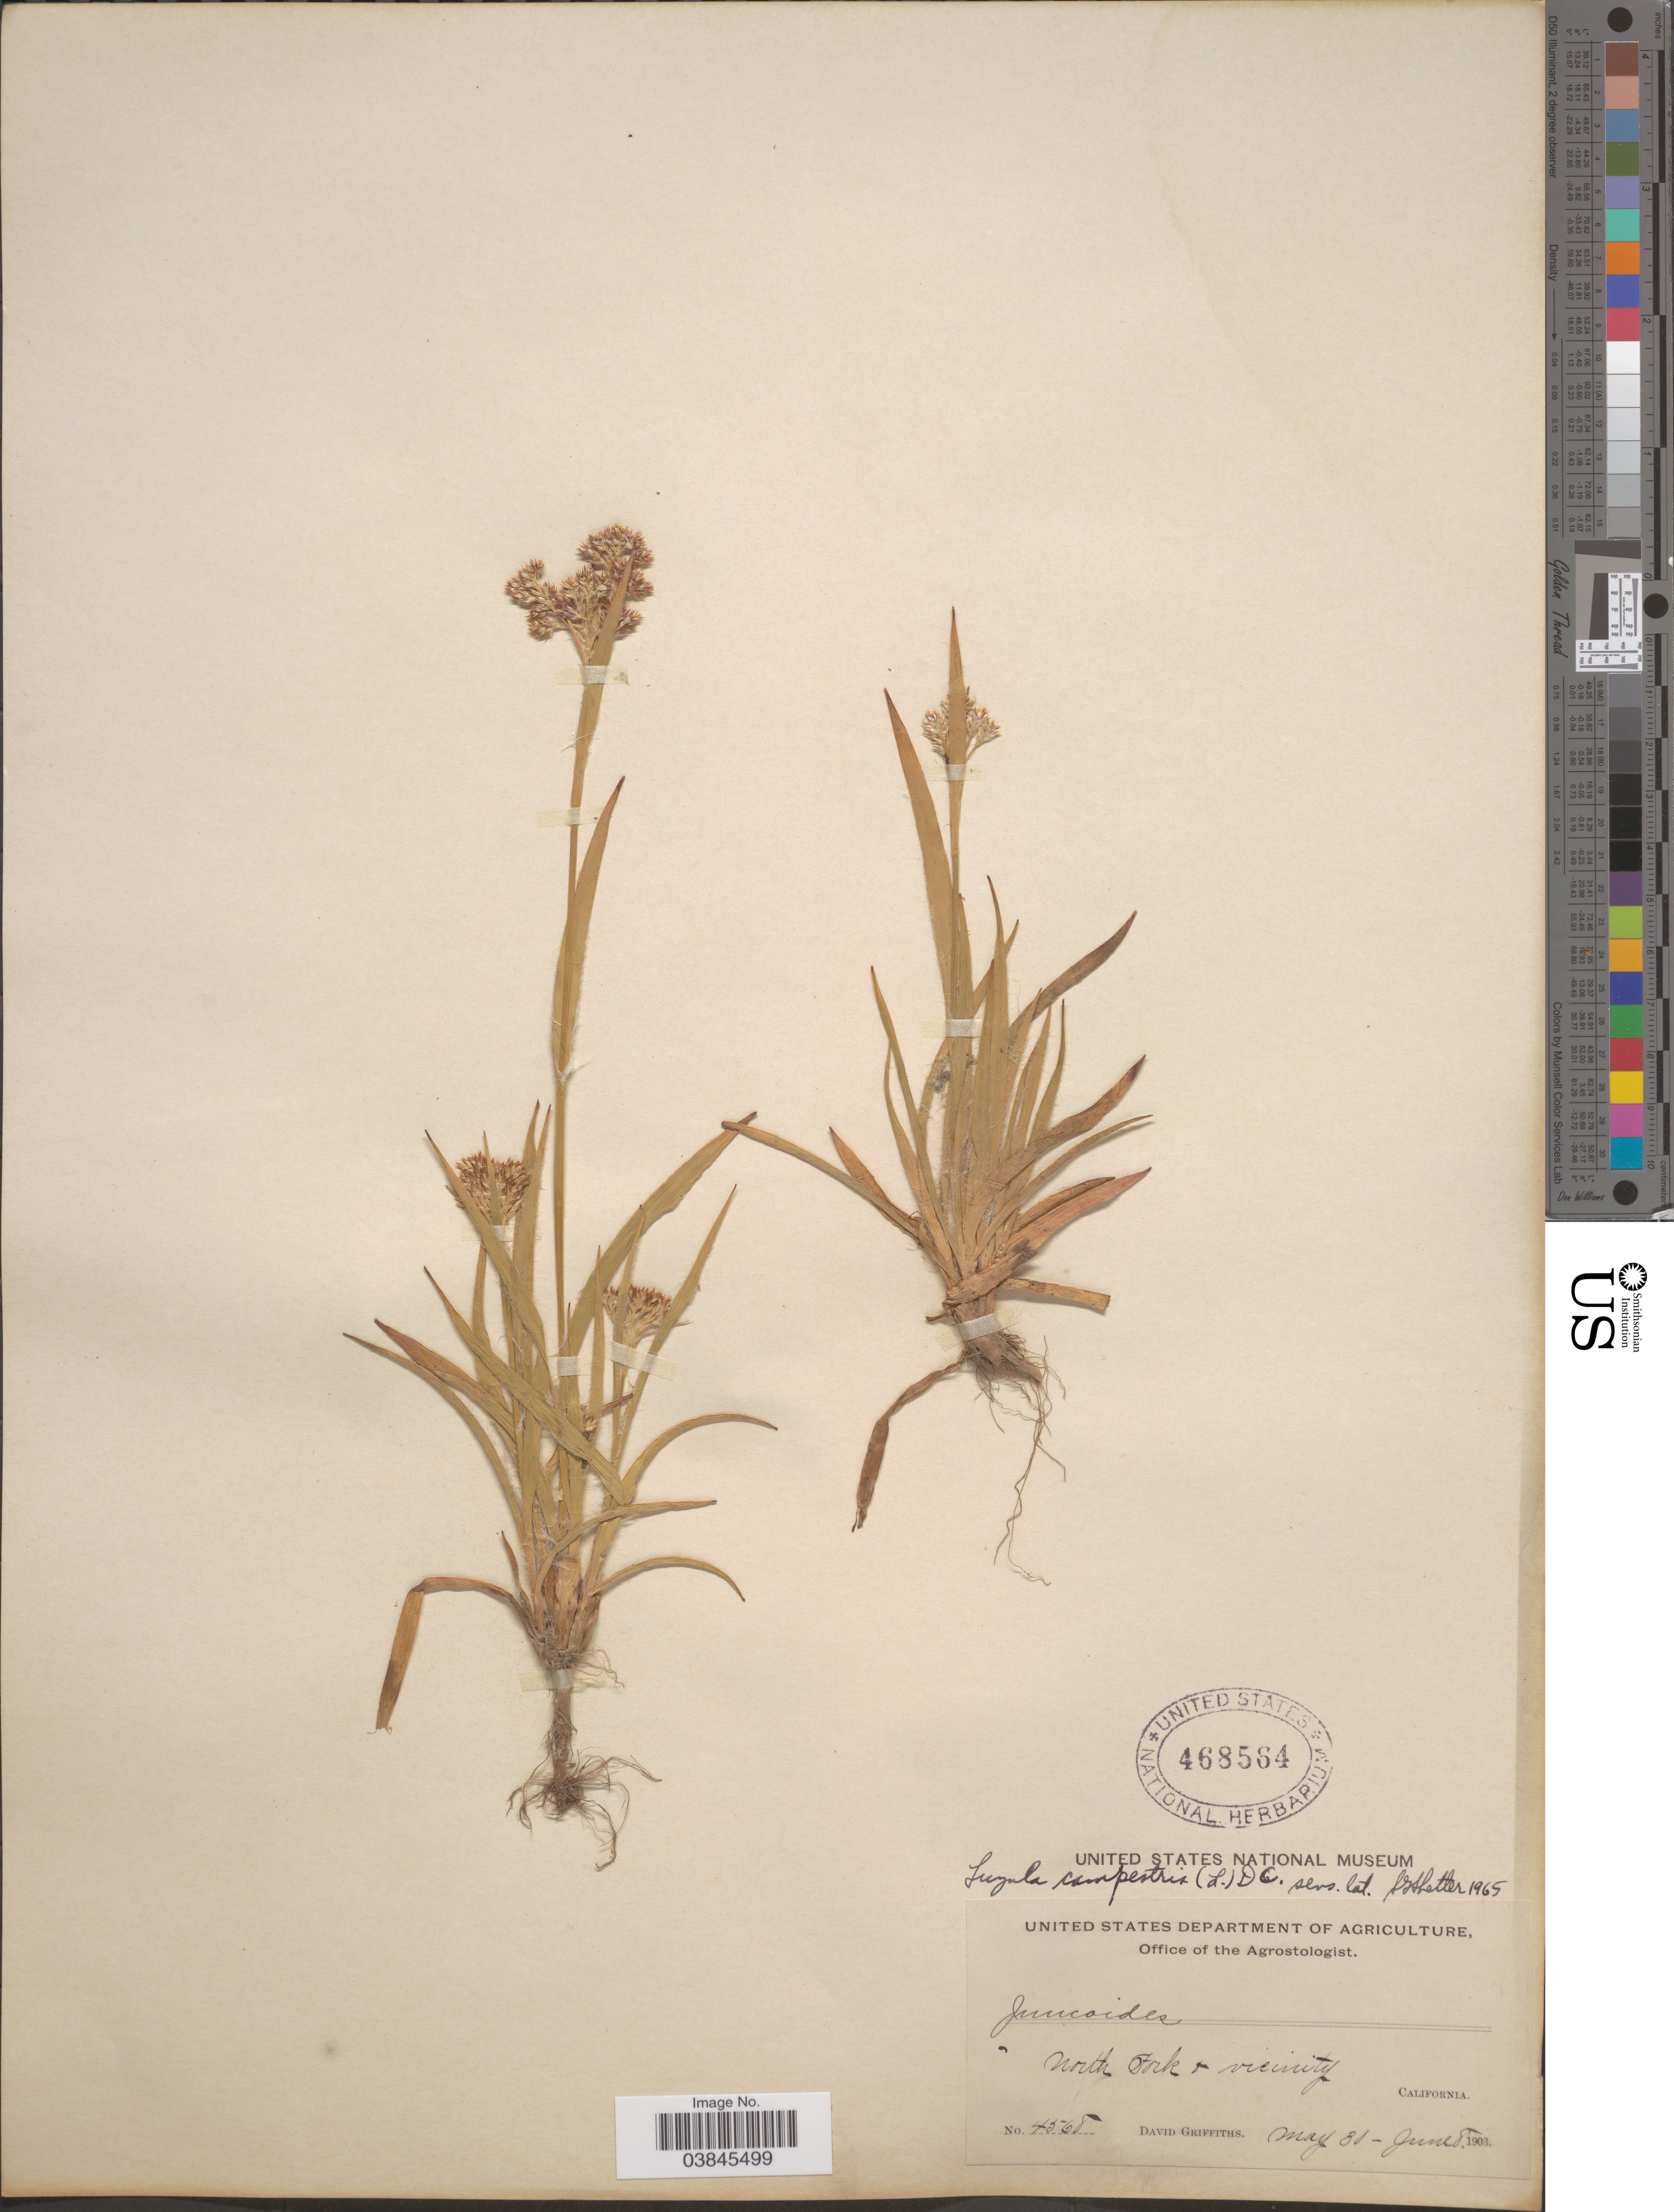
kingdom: Plantae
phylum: Tracheophyta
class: Liliopsida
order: Poales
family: Juncaceae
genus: Luzula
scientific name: Luzula campestris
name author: (L.) DC.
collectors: D. Griffiths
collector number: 4568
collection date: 1903-05-30/1903-06-08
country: United States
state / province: California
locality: North Fork & vicinity.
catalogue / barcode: US 468564